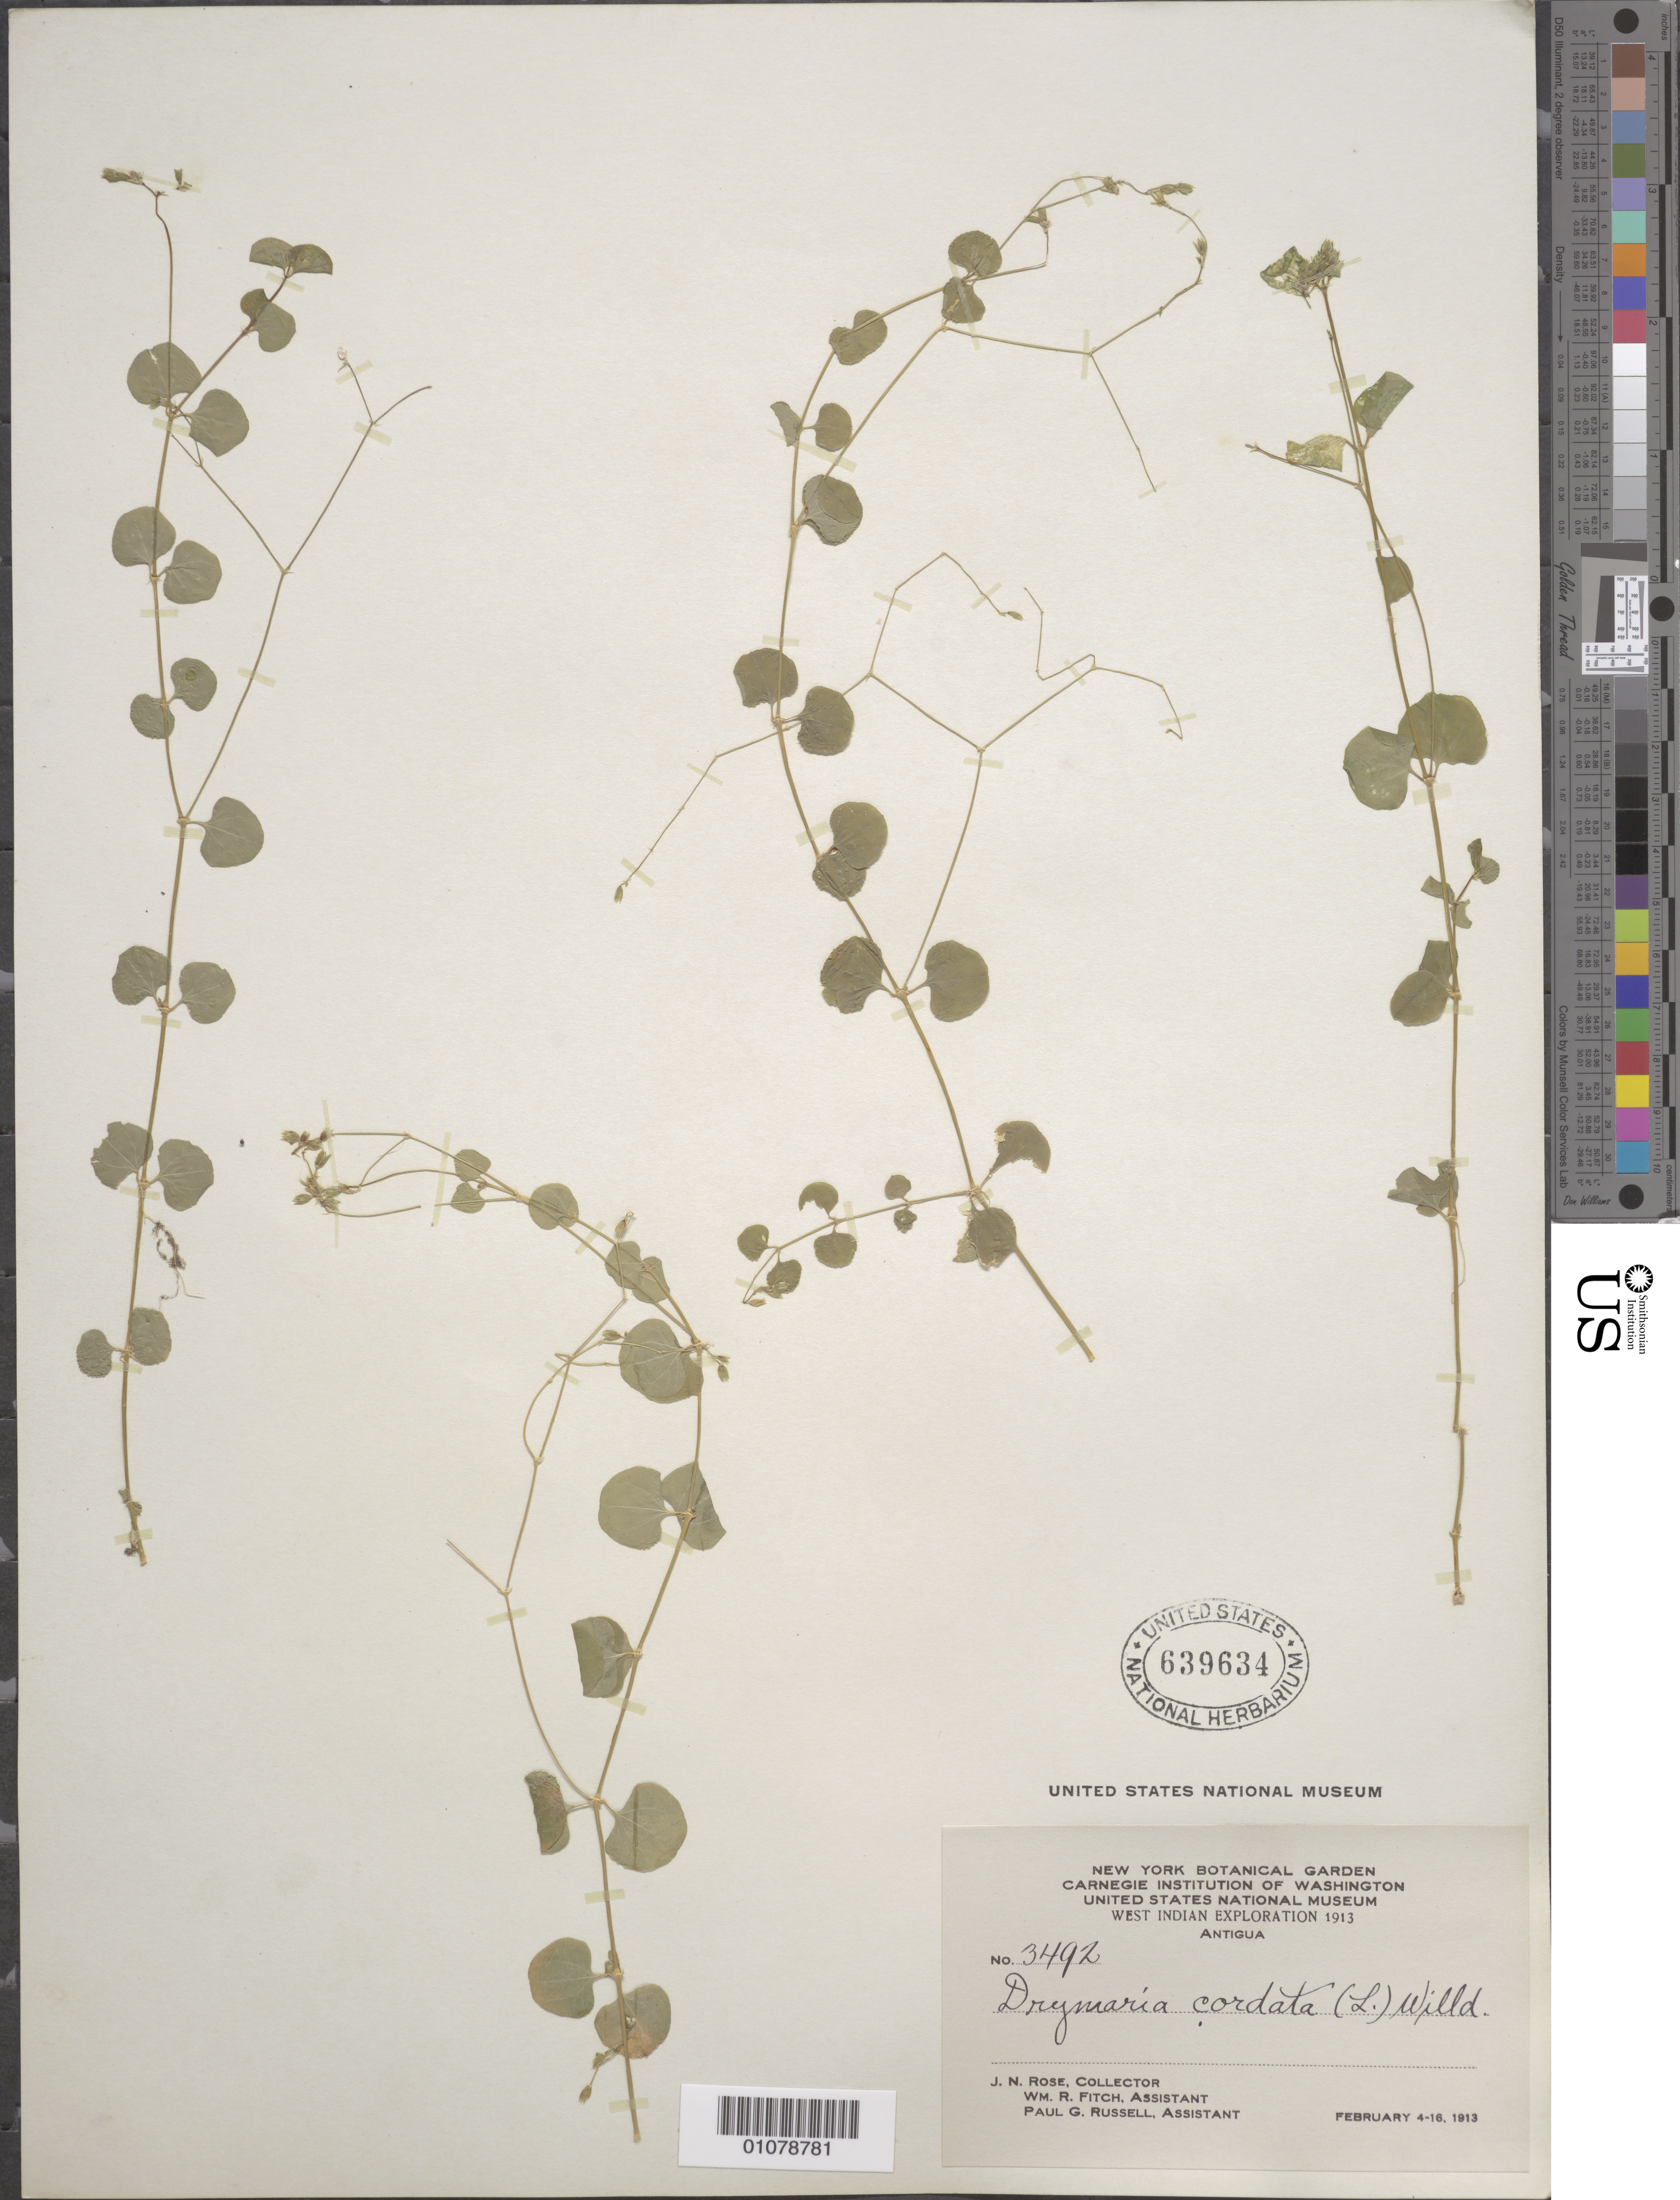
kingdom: Plantae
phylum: Tracheophyta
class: Magnoliopsida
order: Caryophyllales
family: Caryophyllaceae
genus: Drymaria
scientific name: Drymaria cordata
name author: (L.) Willd. ex Schult.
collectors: J. N. Rose, W. R. Fitch & P. G. Russell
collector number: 3492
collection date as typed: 04 Feb 1913 to 16 Feb 1913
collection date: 1913-02-04/1913-02-16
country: Antigua and Barbuda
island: Antigua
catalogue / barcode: US 639634